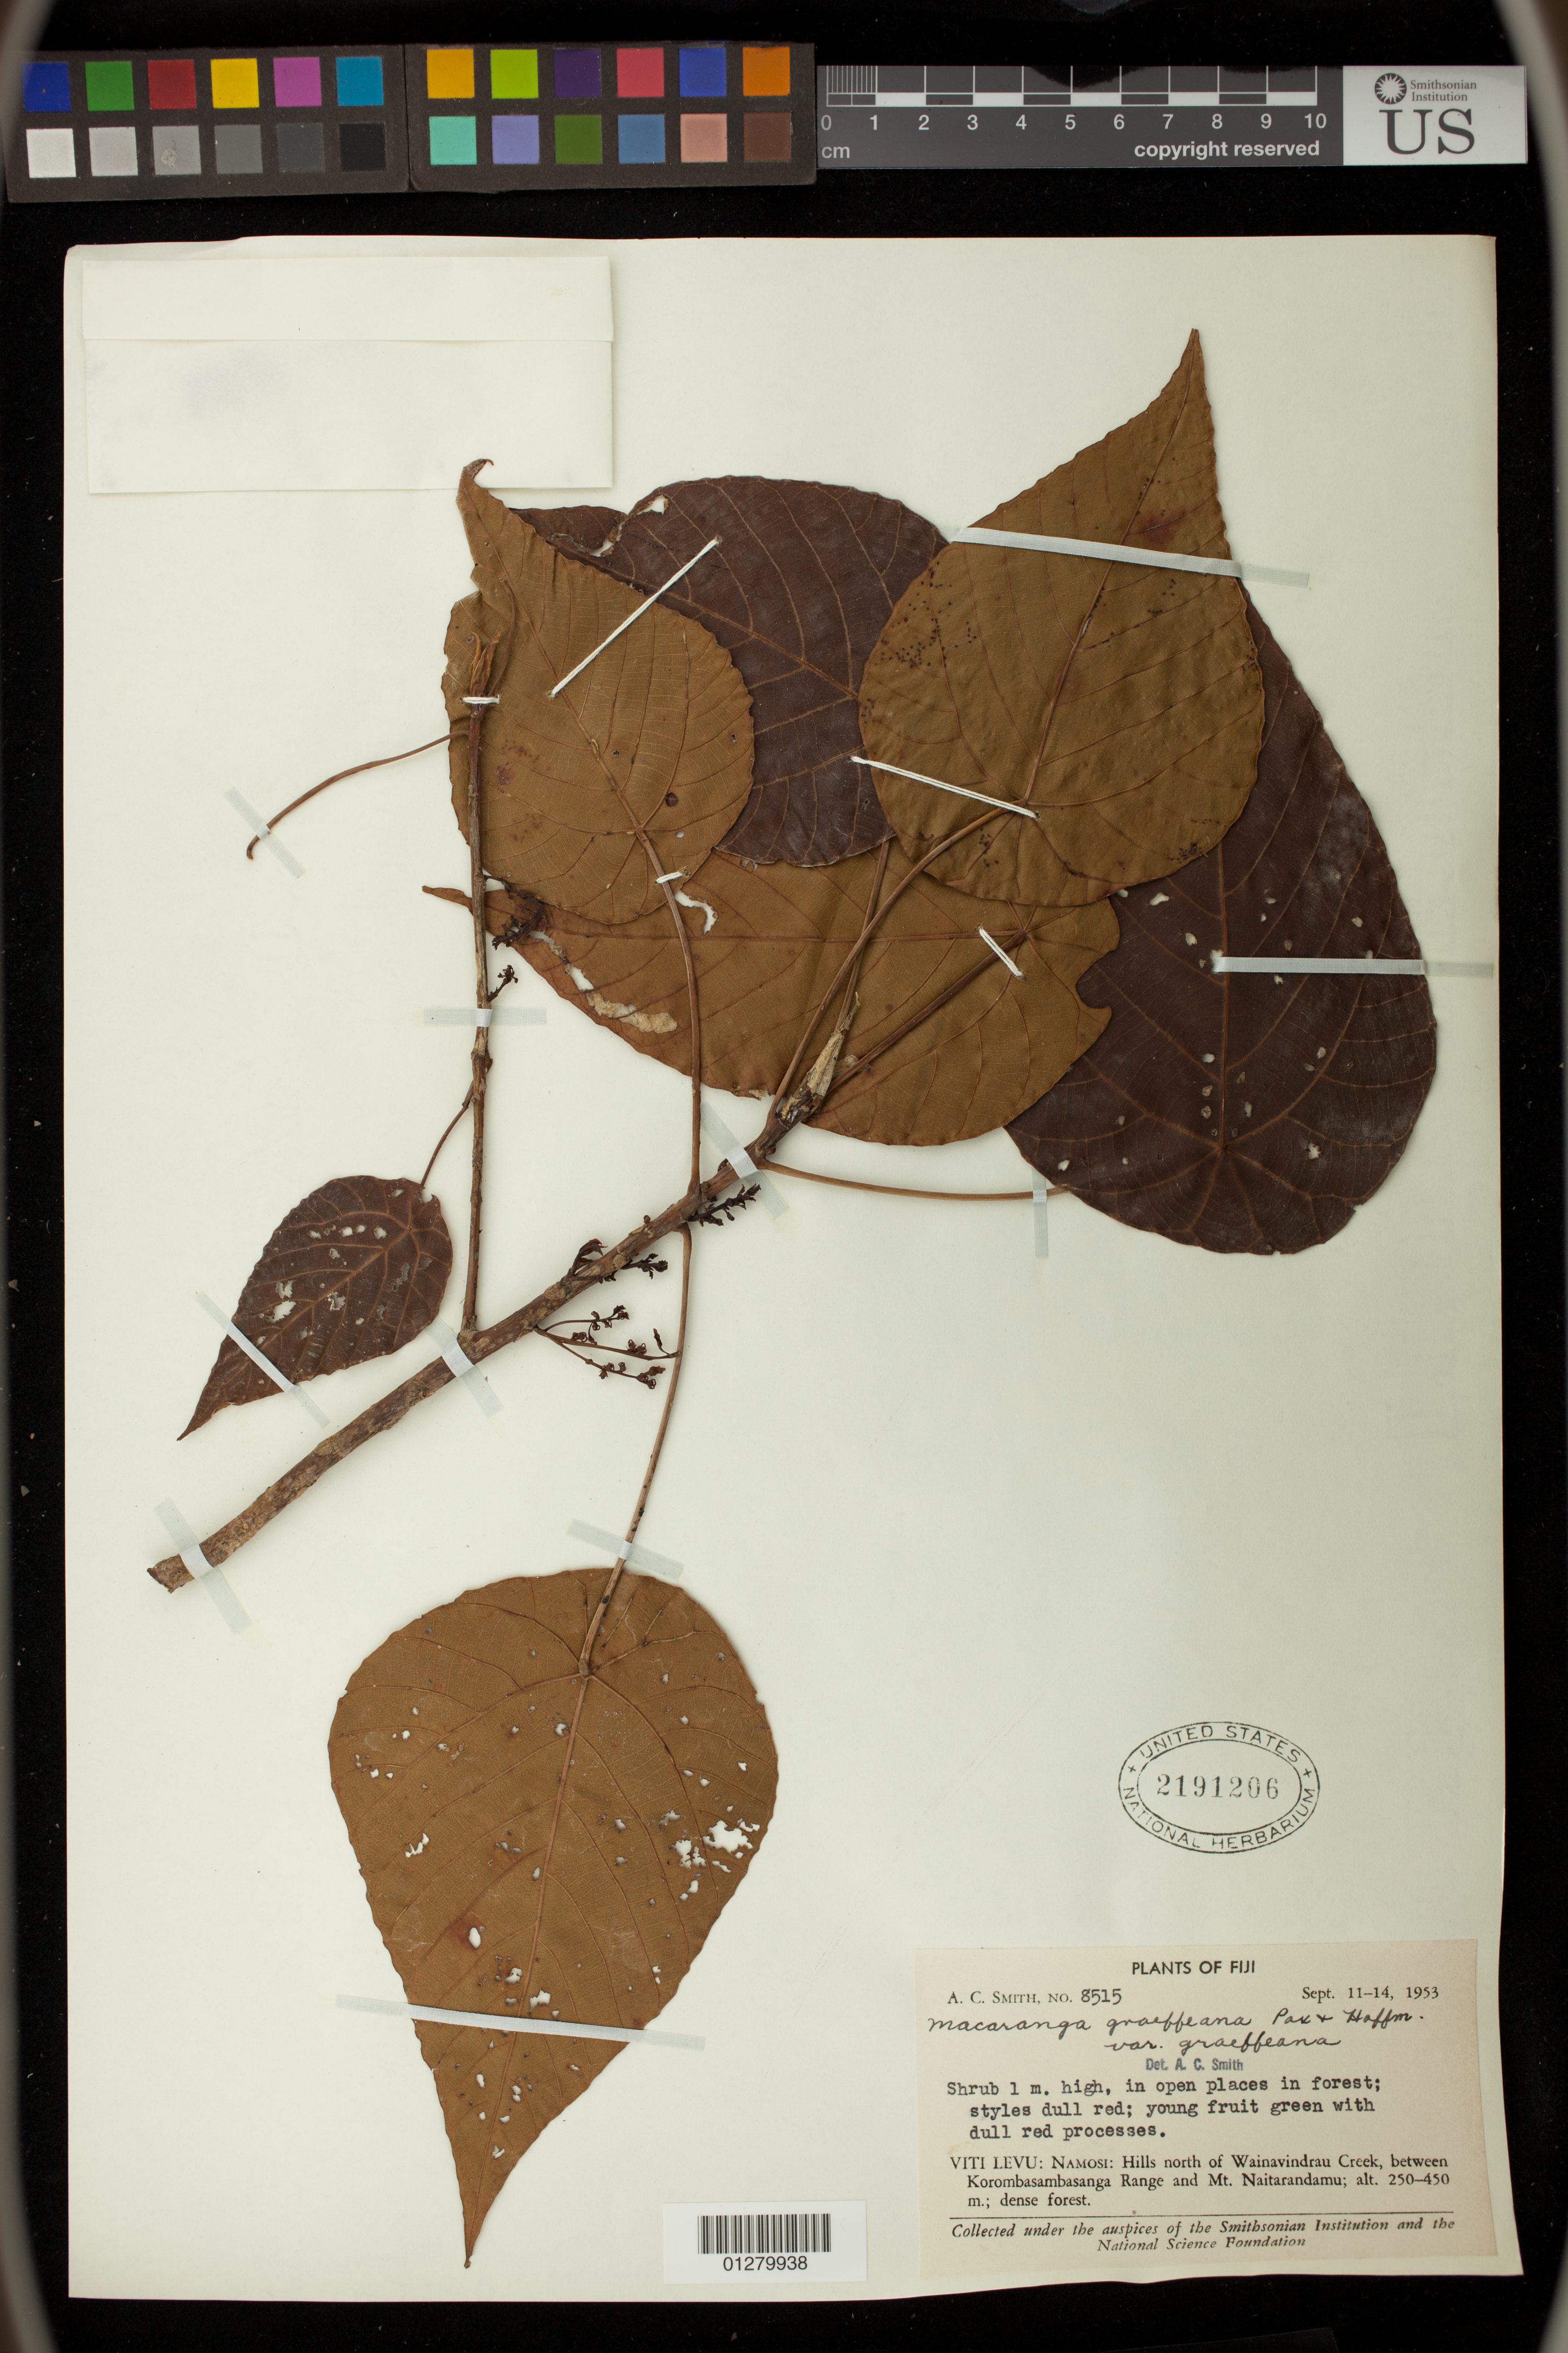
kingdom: Plantae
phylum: Tracheophyta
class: Magnoliopsida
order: Malpighiales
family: Euphorbiaceae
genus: Macaranga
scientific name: Macaranga graeffeana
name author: Pax & K. Hoffm.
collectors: A. C. Smith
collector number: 8515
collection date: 1953-09-11/1953-09-14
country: Fiji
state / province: Central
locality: Namosi: Hills north of Wainavindrau Creek, between Korombasambasanga Range and Mt. Naitarandamu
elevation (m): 250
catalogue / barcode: US 2191206